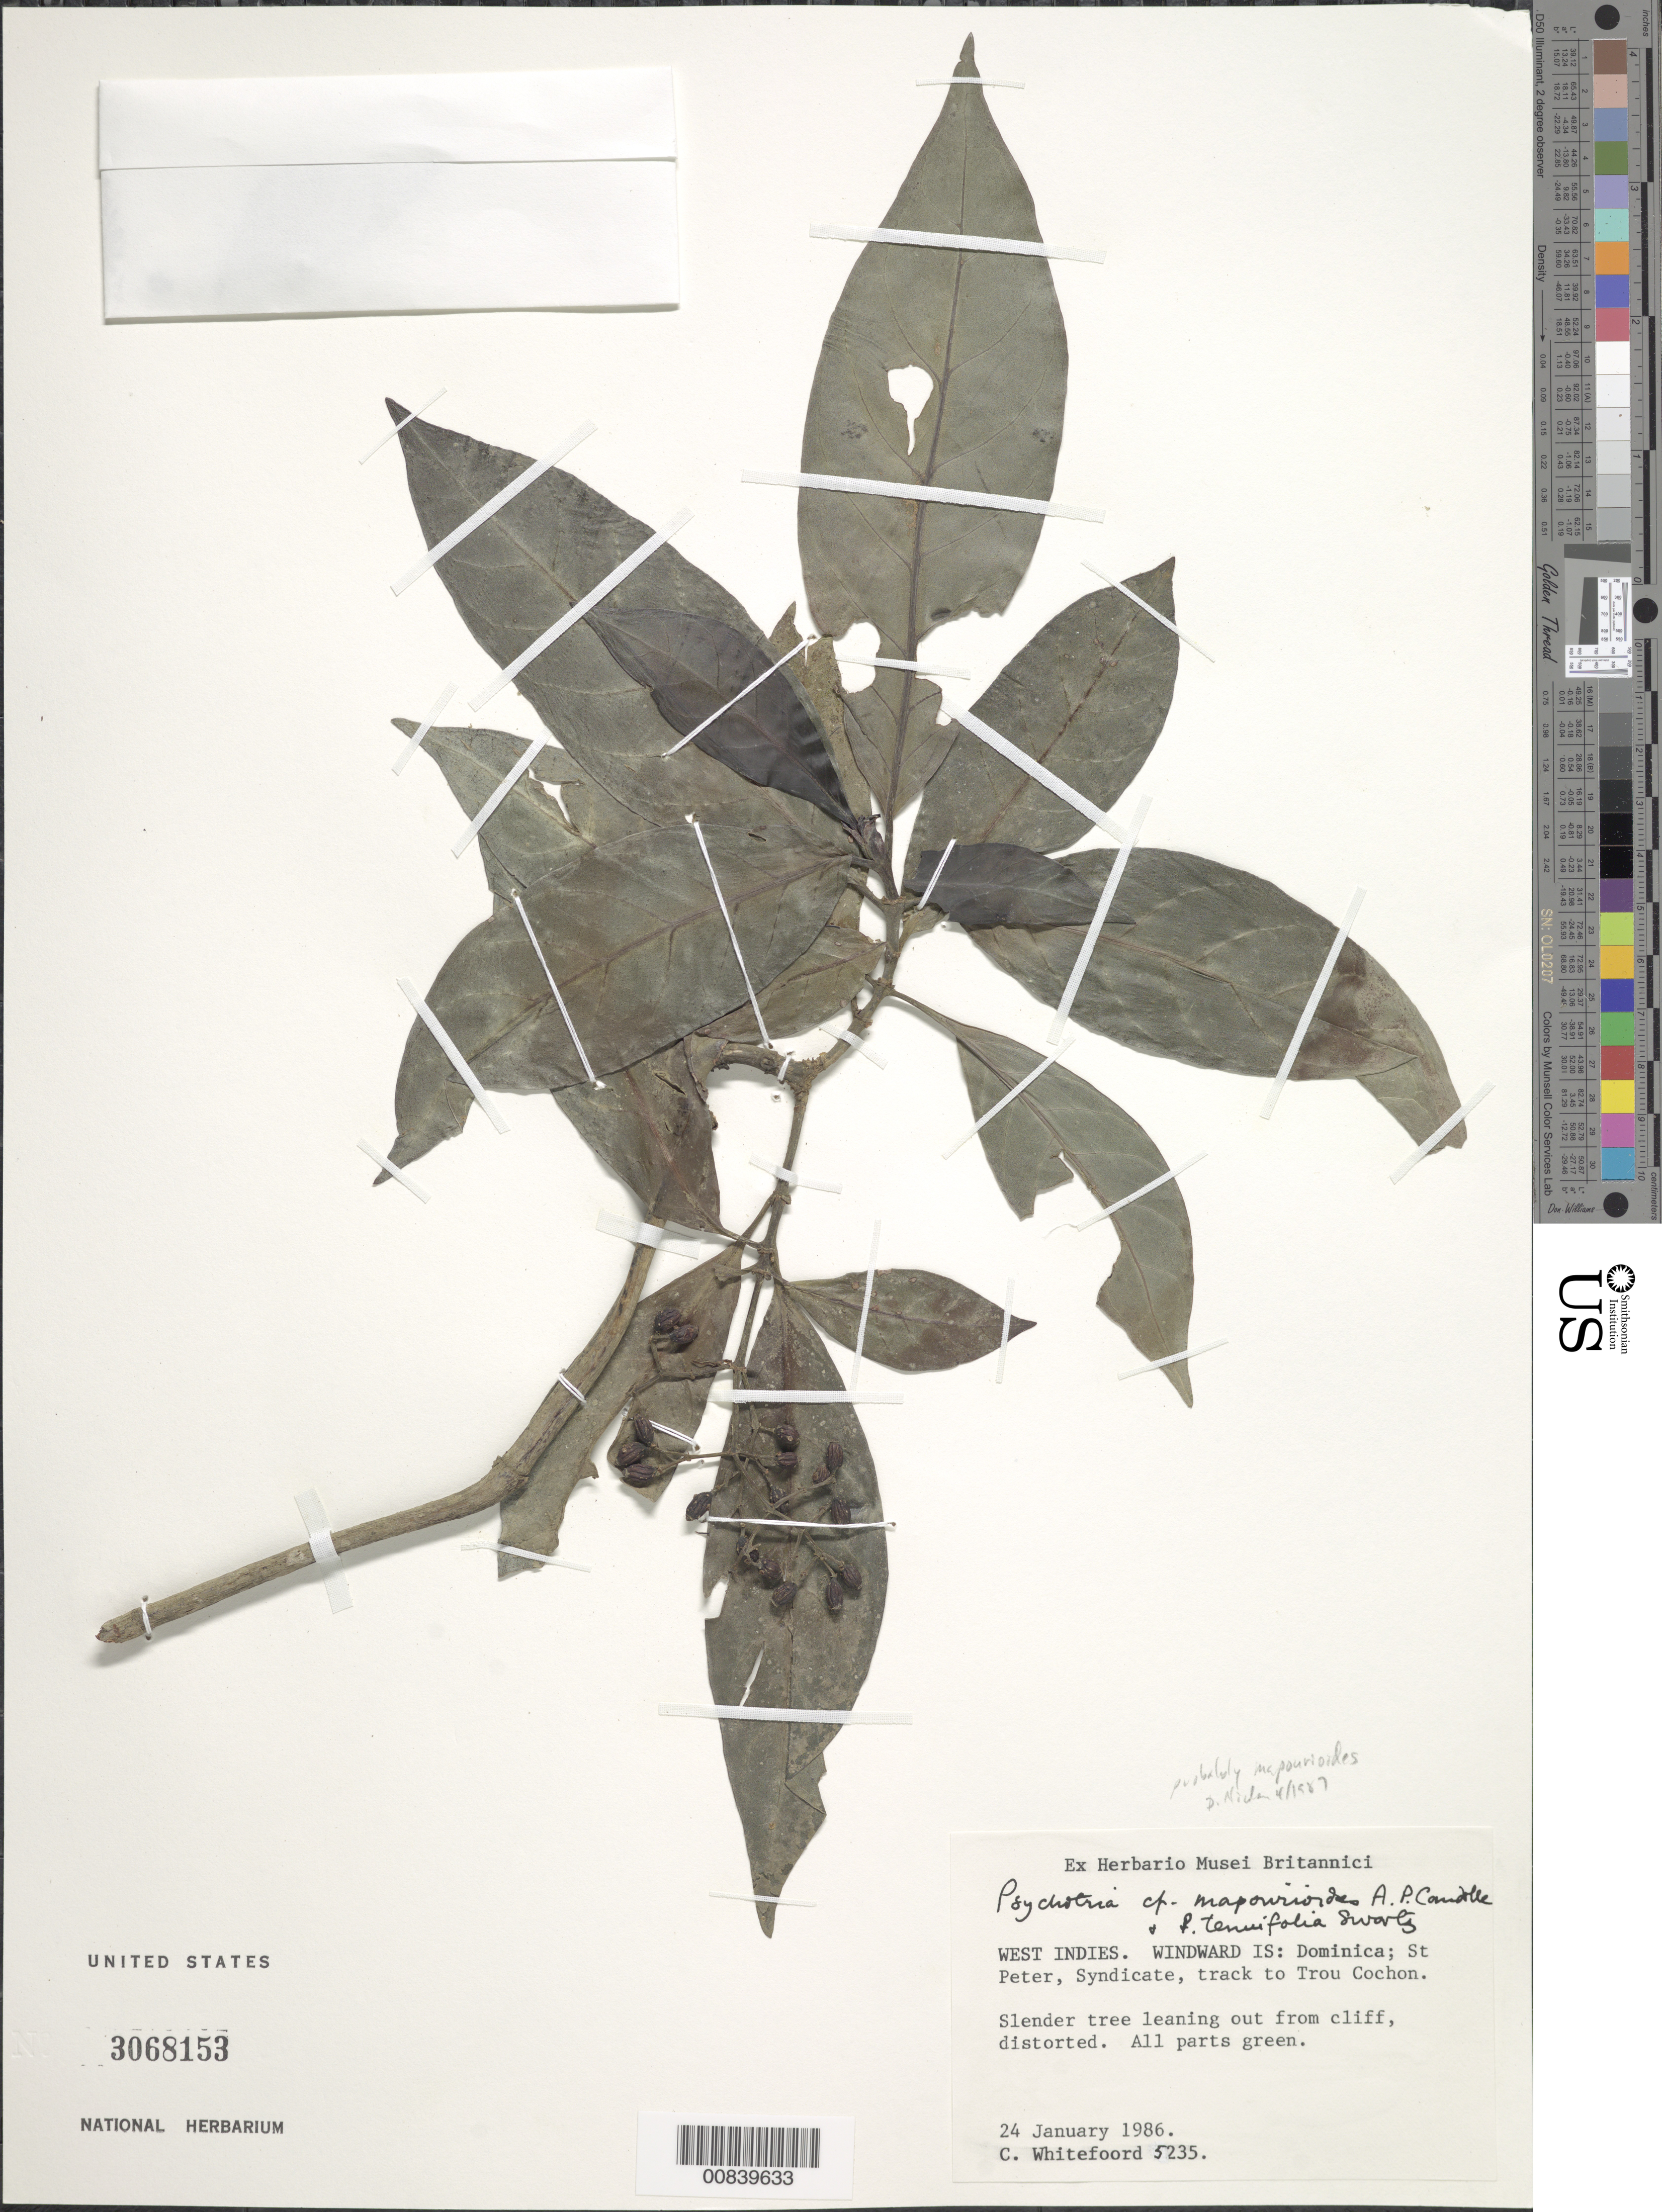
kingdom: Plantae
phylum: Tracheophyta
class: Magnoliopsida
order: Gentianales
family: Rubiaceae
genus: Psychotria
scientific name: Psychotria mapourioides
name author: DC.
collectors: C. Whitefoord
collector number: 5235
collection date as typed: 24 Jan 1986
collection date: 1986-01-24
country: Dominica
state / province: St. Peter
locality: Syndicate, track to Trou Cochon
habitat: Leaning out of cliff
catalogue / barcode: US 3068153